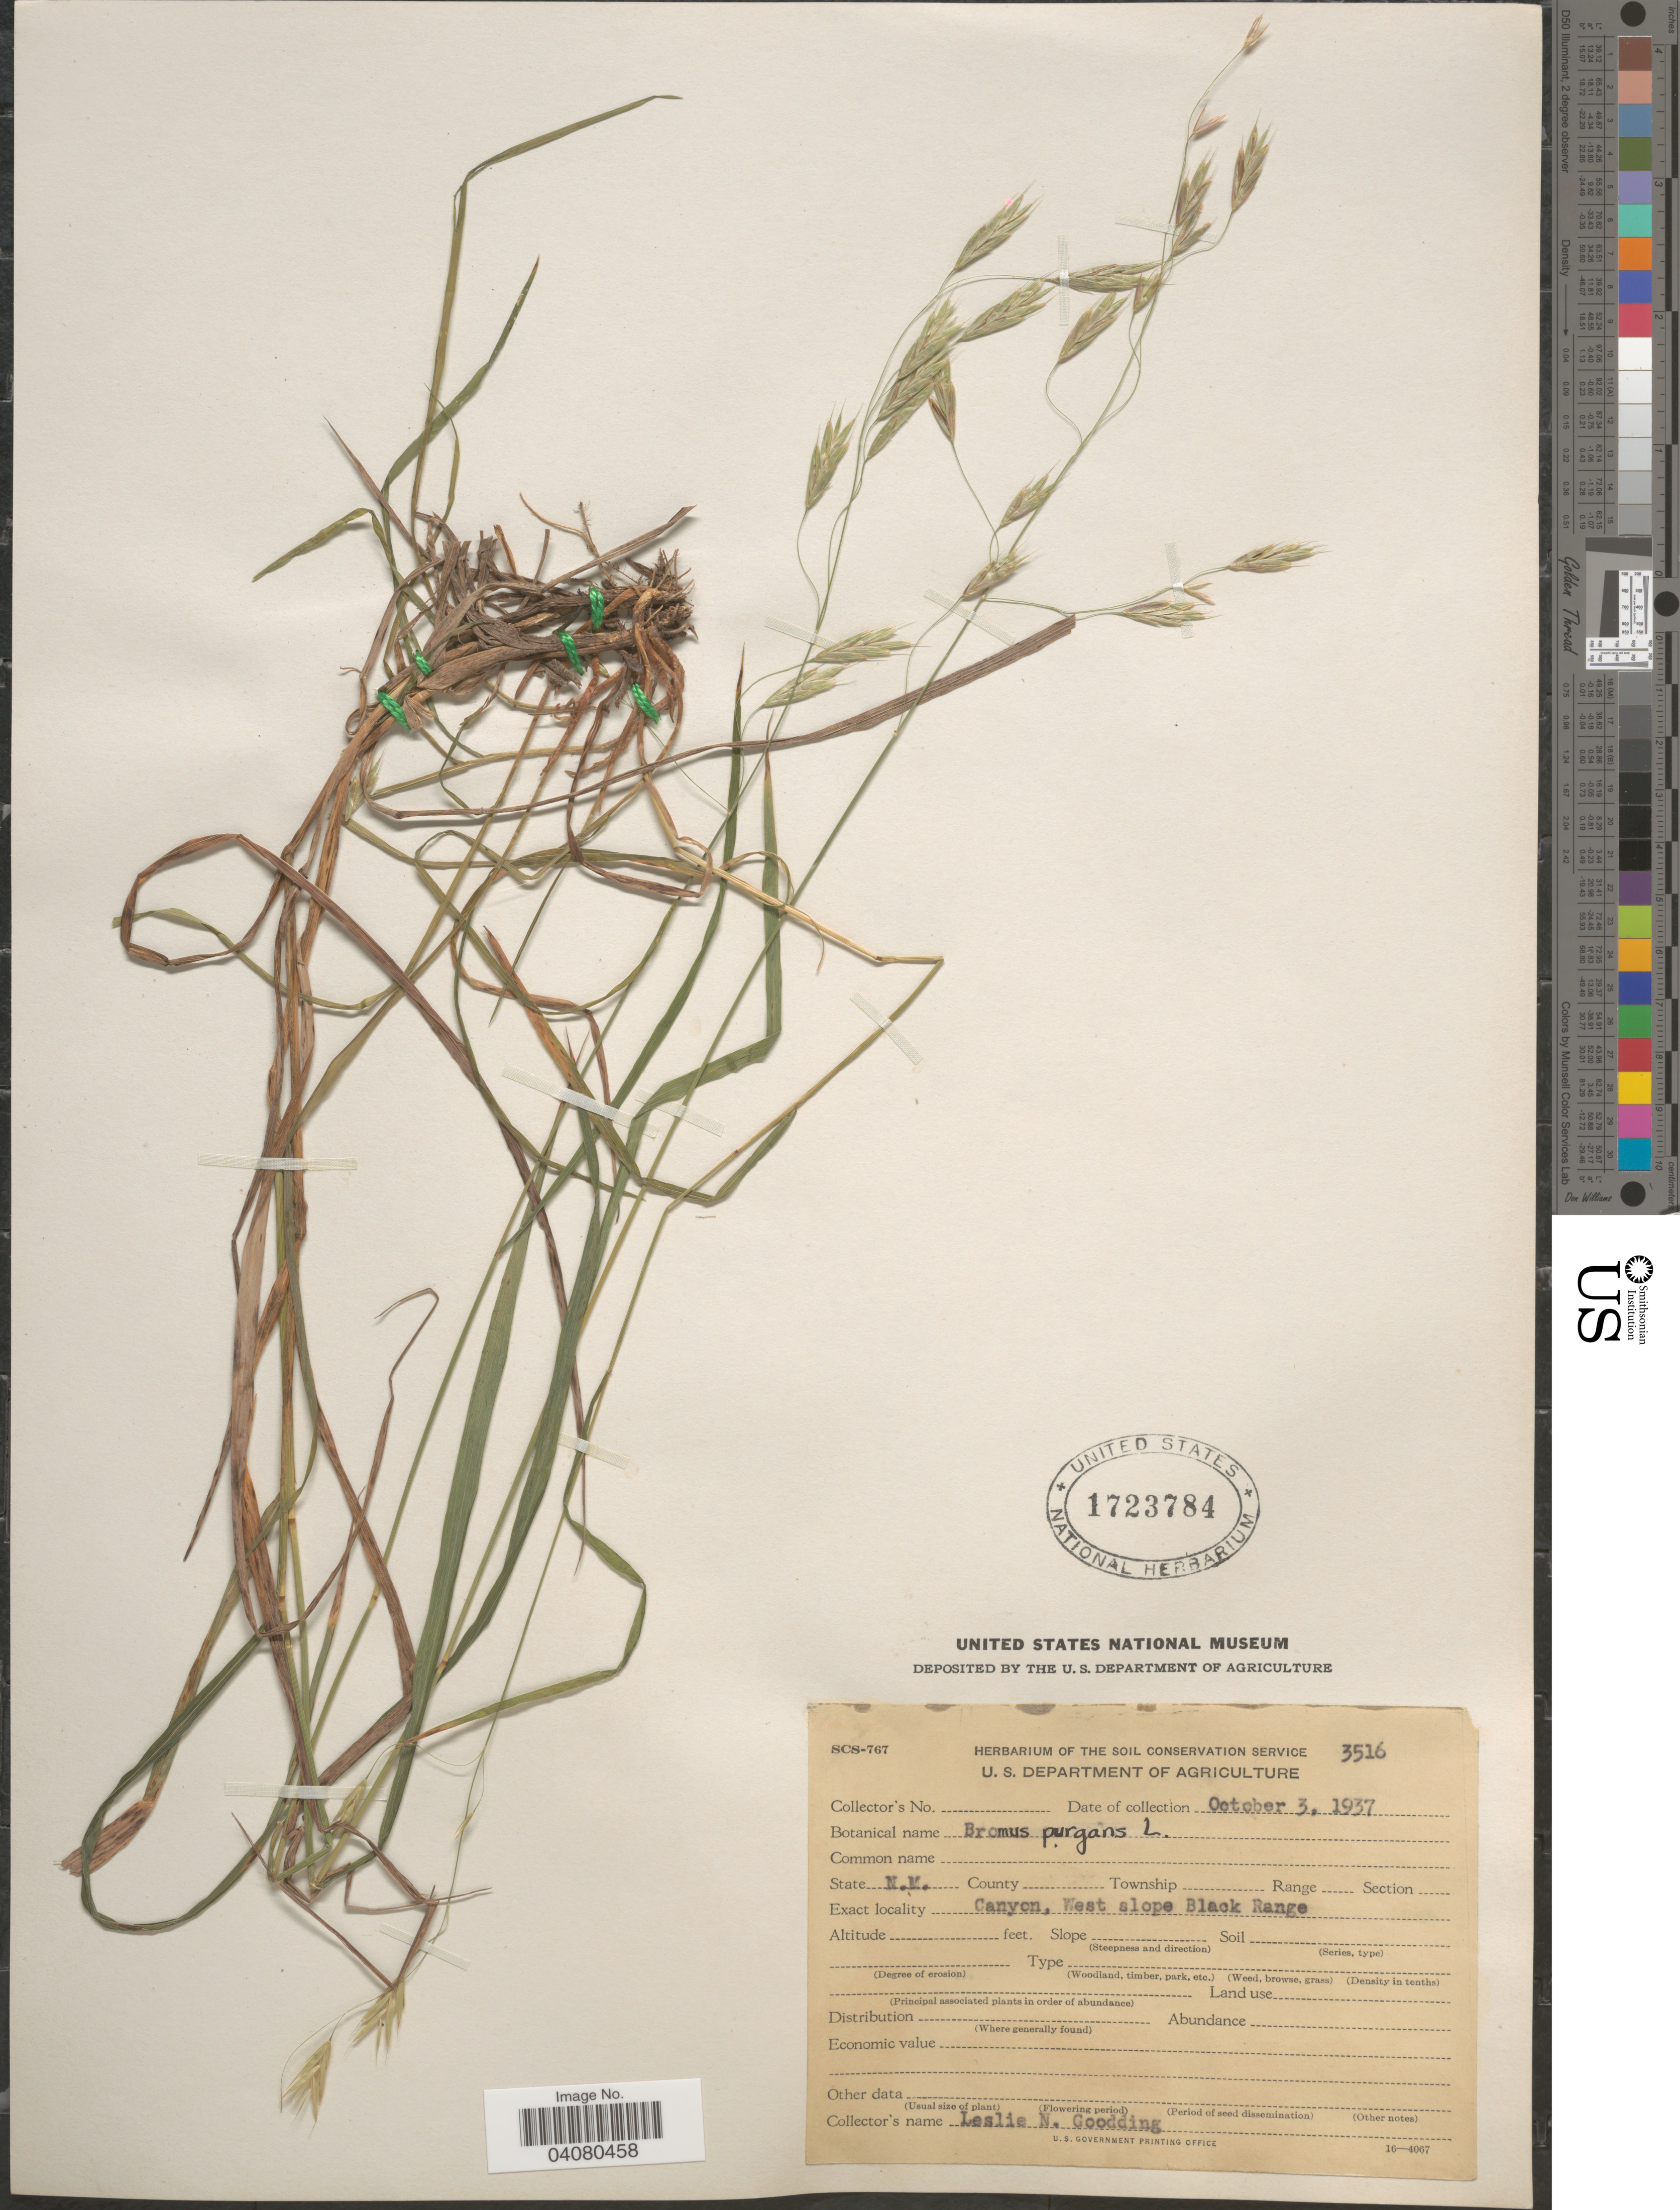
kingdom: Plantae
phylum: Tracheophyta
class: Liliopsida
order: Poales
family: Poaceae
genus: Bromus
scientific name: Bromus anomalus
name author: Rupr. ex E. Fourn.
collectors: L. N. Goodding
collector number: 3516?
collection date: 1937-10-03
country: United States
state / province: New Mexico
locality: Canyon, West slope Black Range.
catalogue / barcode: US 1723784